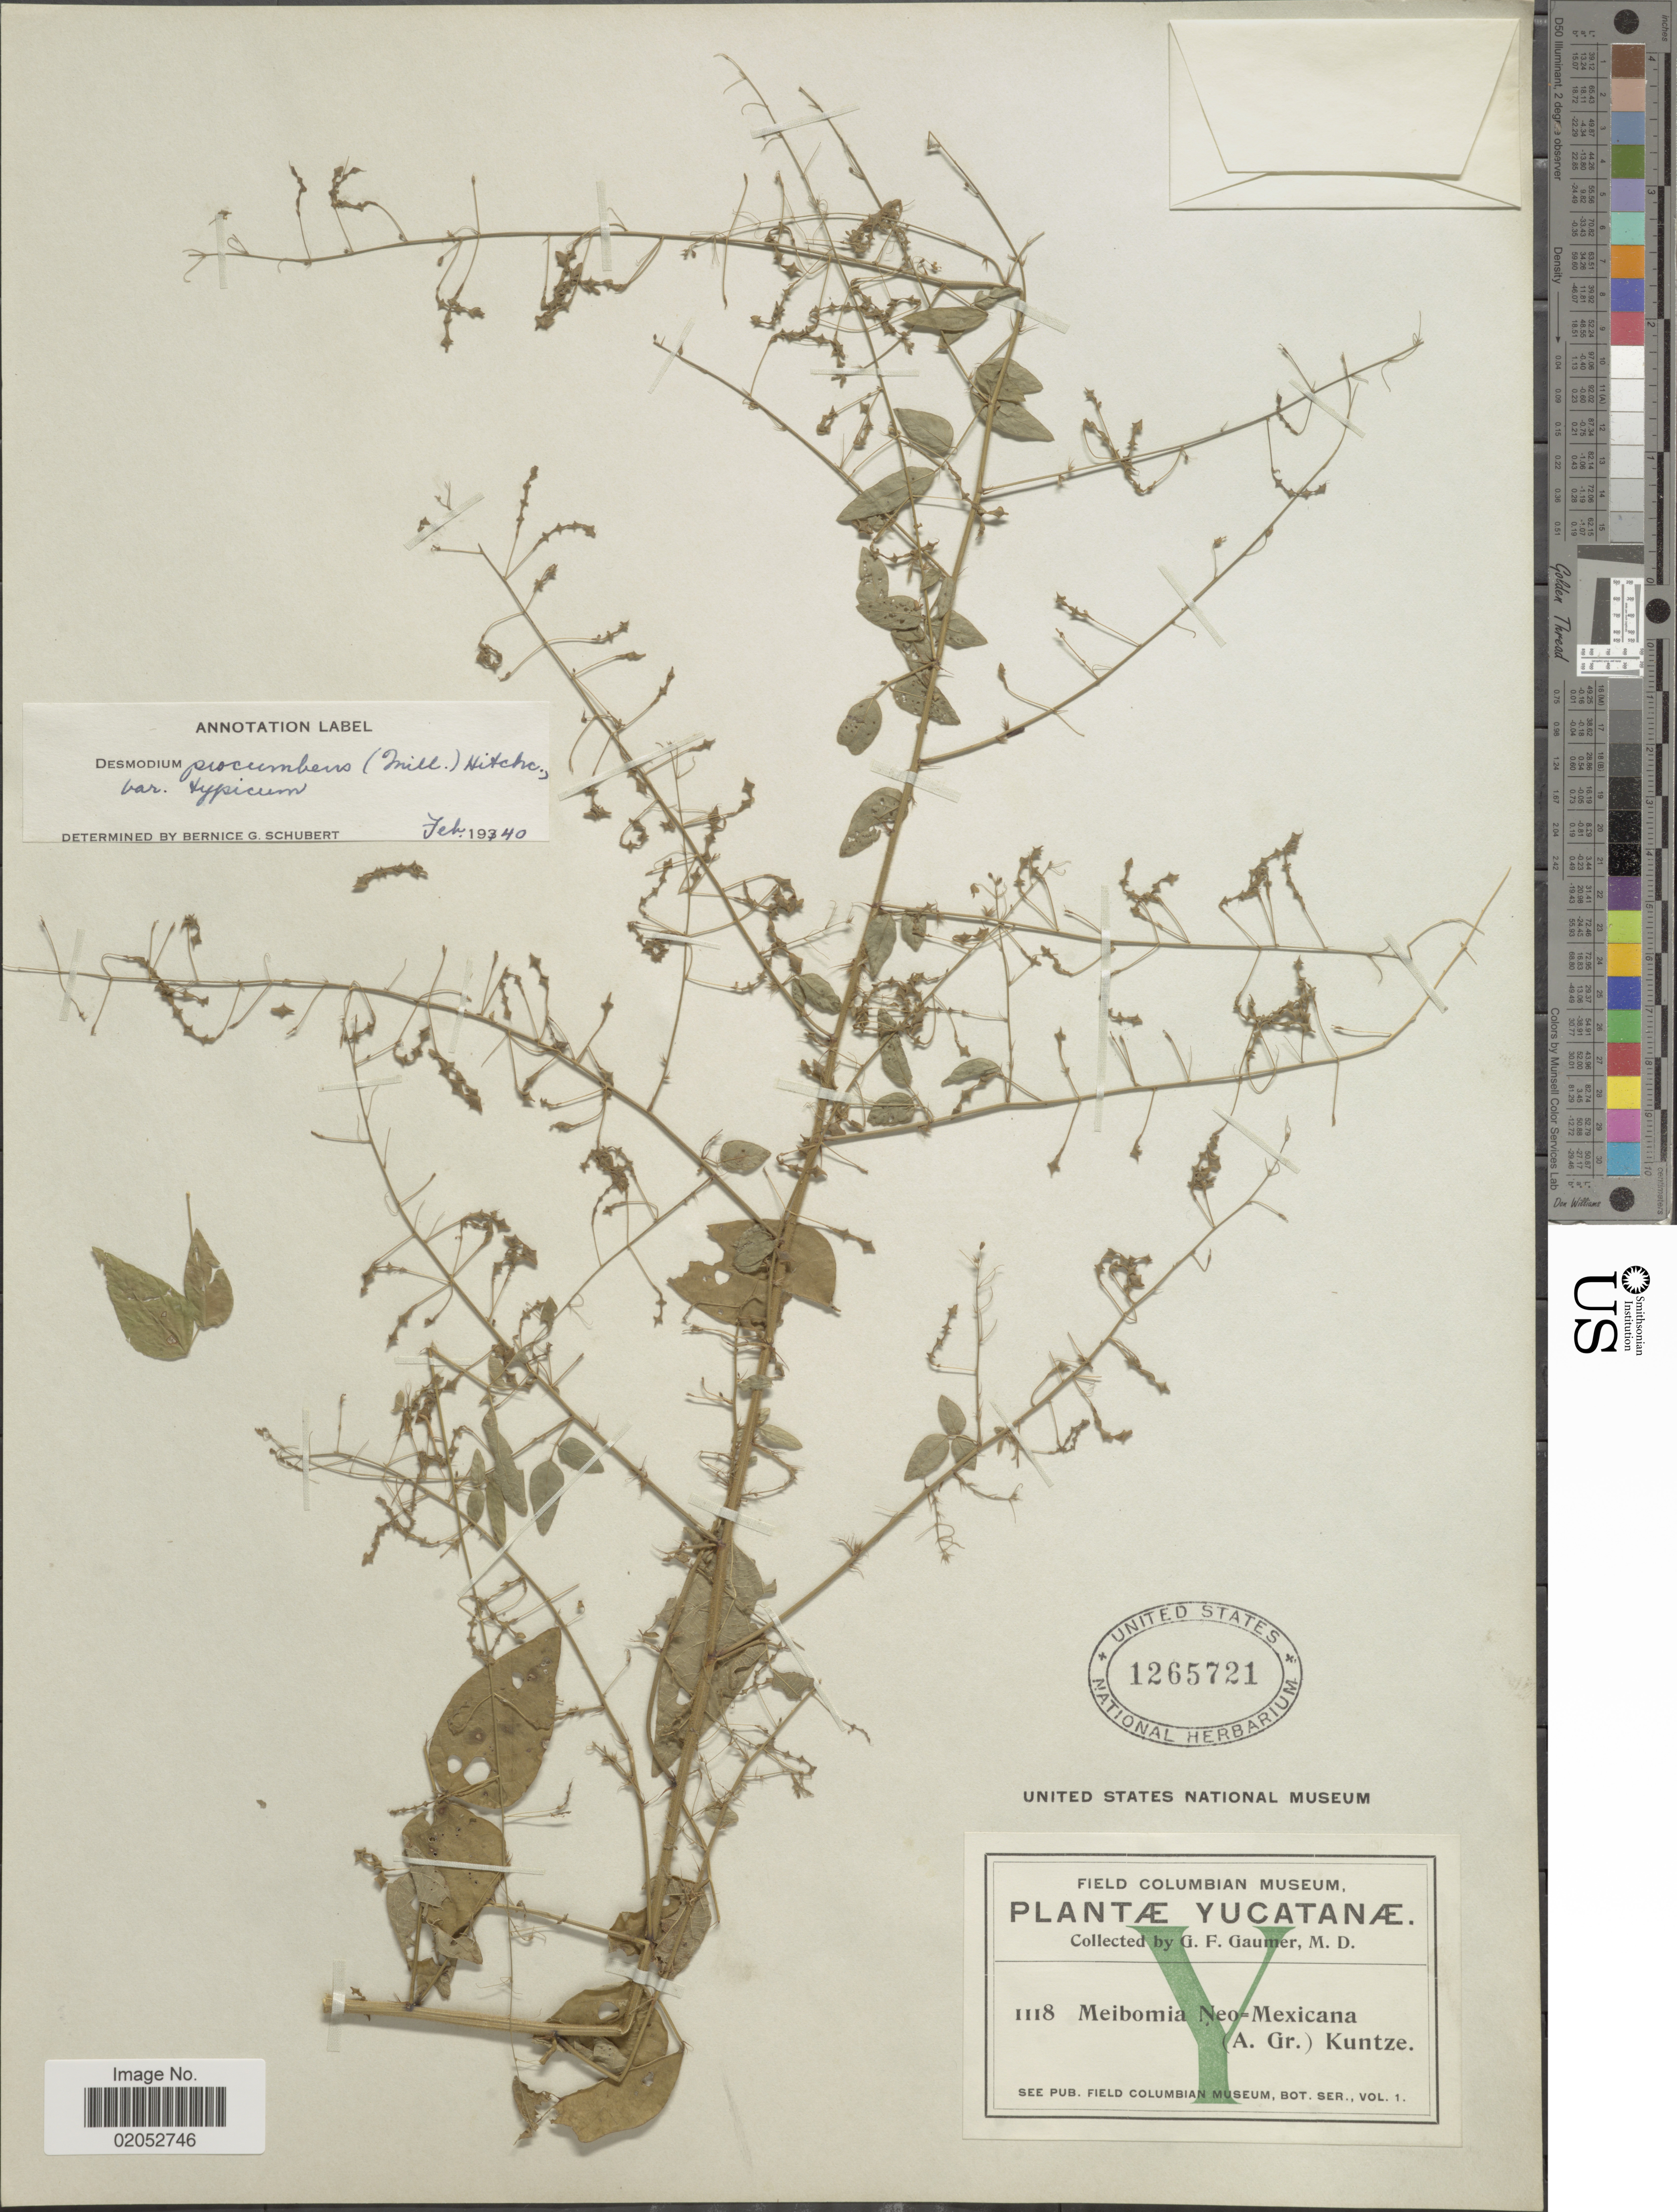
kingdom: Plantae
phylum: Tracheophyta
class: Magnoliopsida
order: Fabales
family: Fabaceae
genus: Desmodium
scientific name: Desmodium procumbens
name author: (Mill.) Hitchc.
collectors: G. F. Gaumer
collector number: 1118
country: Mexico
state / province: Yucatán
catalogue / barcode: US 1265721